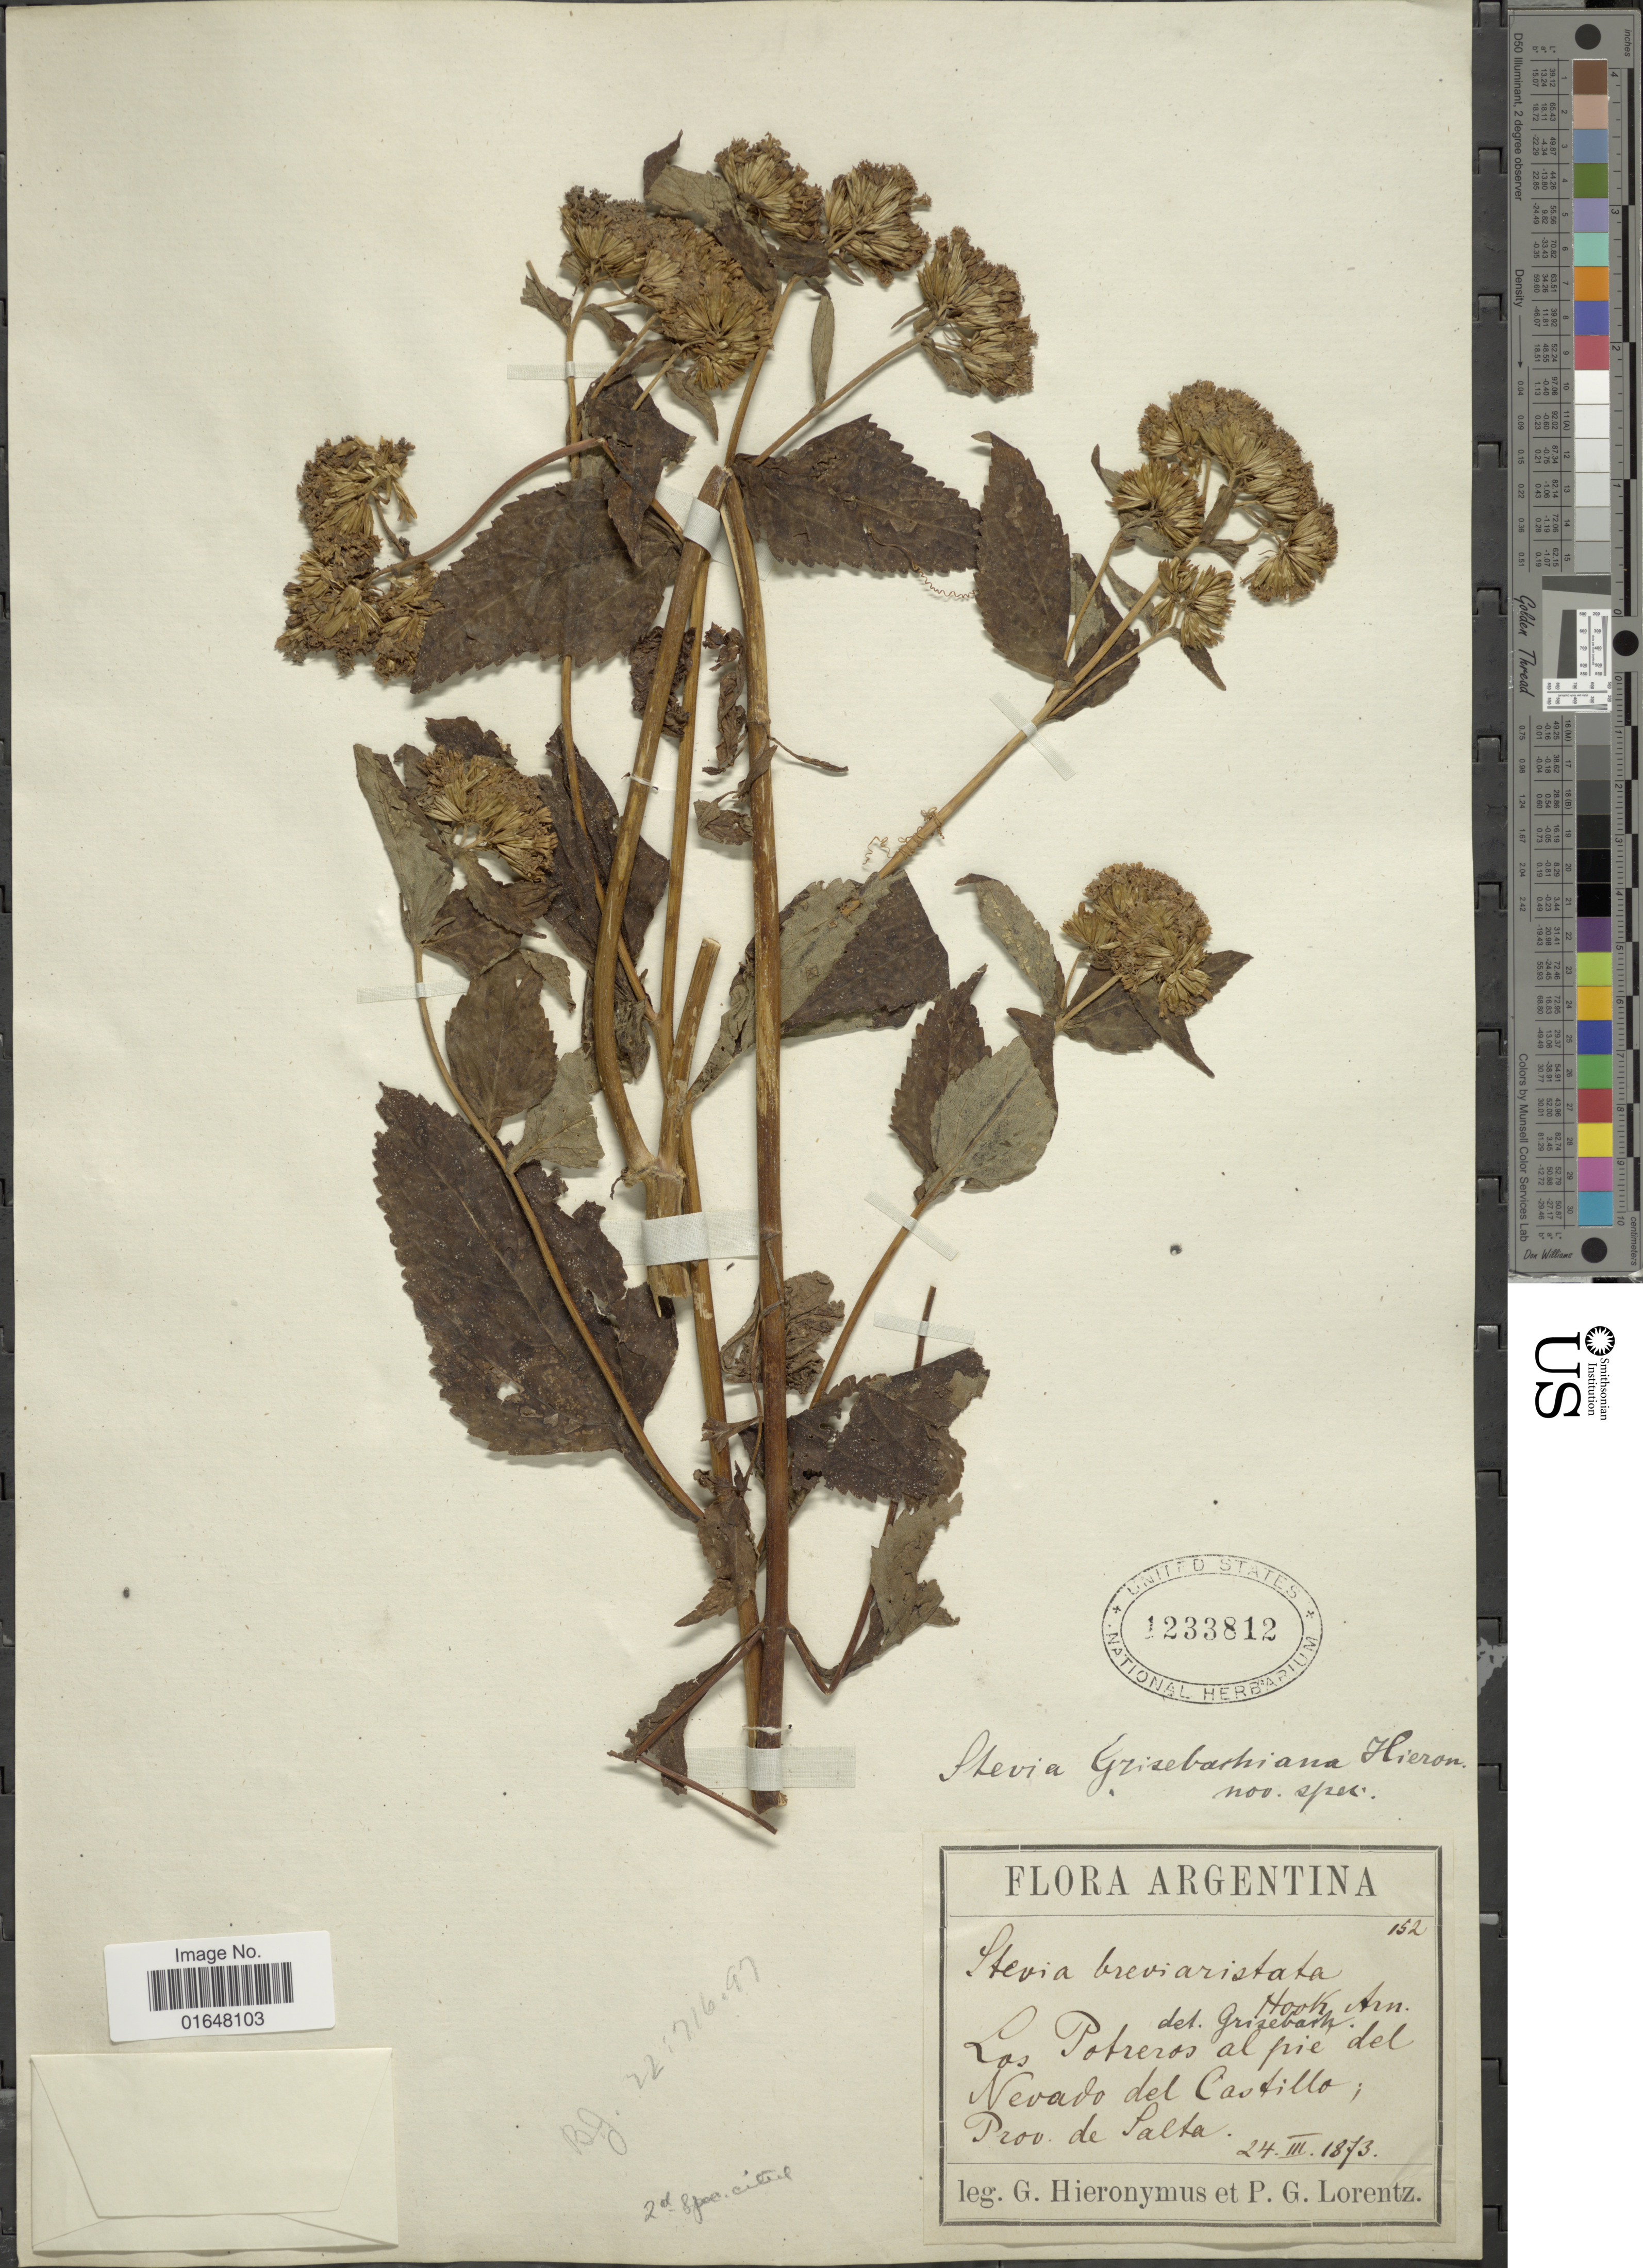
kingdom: Plantae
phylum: Tracheophyta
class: Magnoliopsida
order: Asterales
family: Asteraceae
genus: Stevia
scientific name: Stevia grisebachiana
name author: Hieron.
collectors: G. H. Hieronymus & P. G. Lorentz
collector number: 152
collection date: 1873-03-24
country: Argentina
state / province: Salta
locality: Los Potreros al pie del Nevado del Castillo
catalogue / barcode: US 1233812